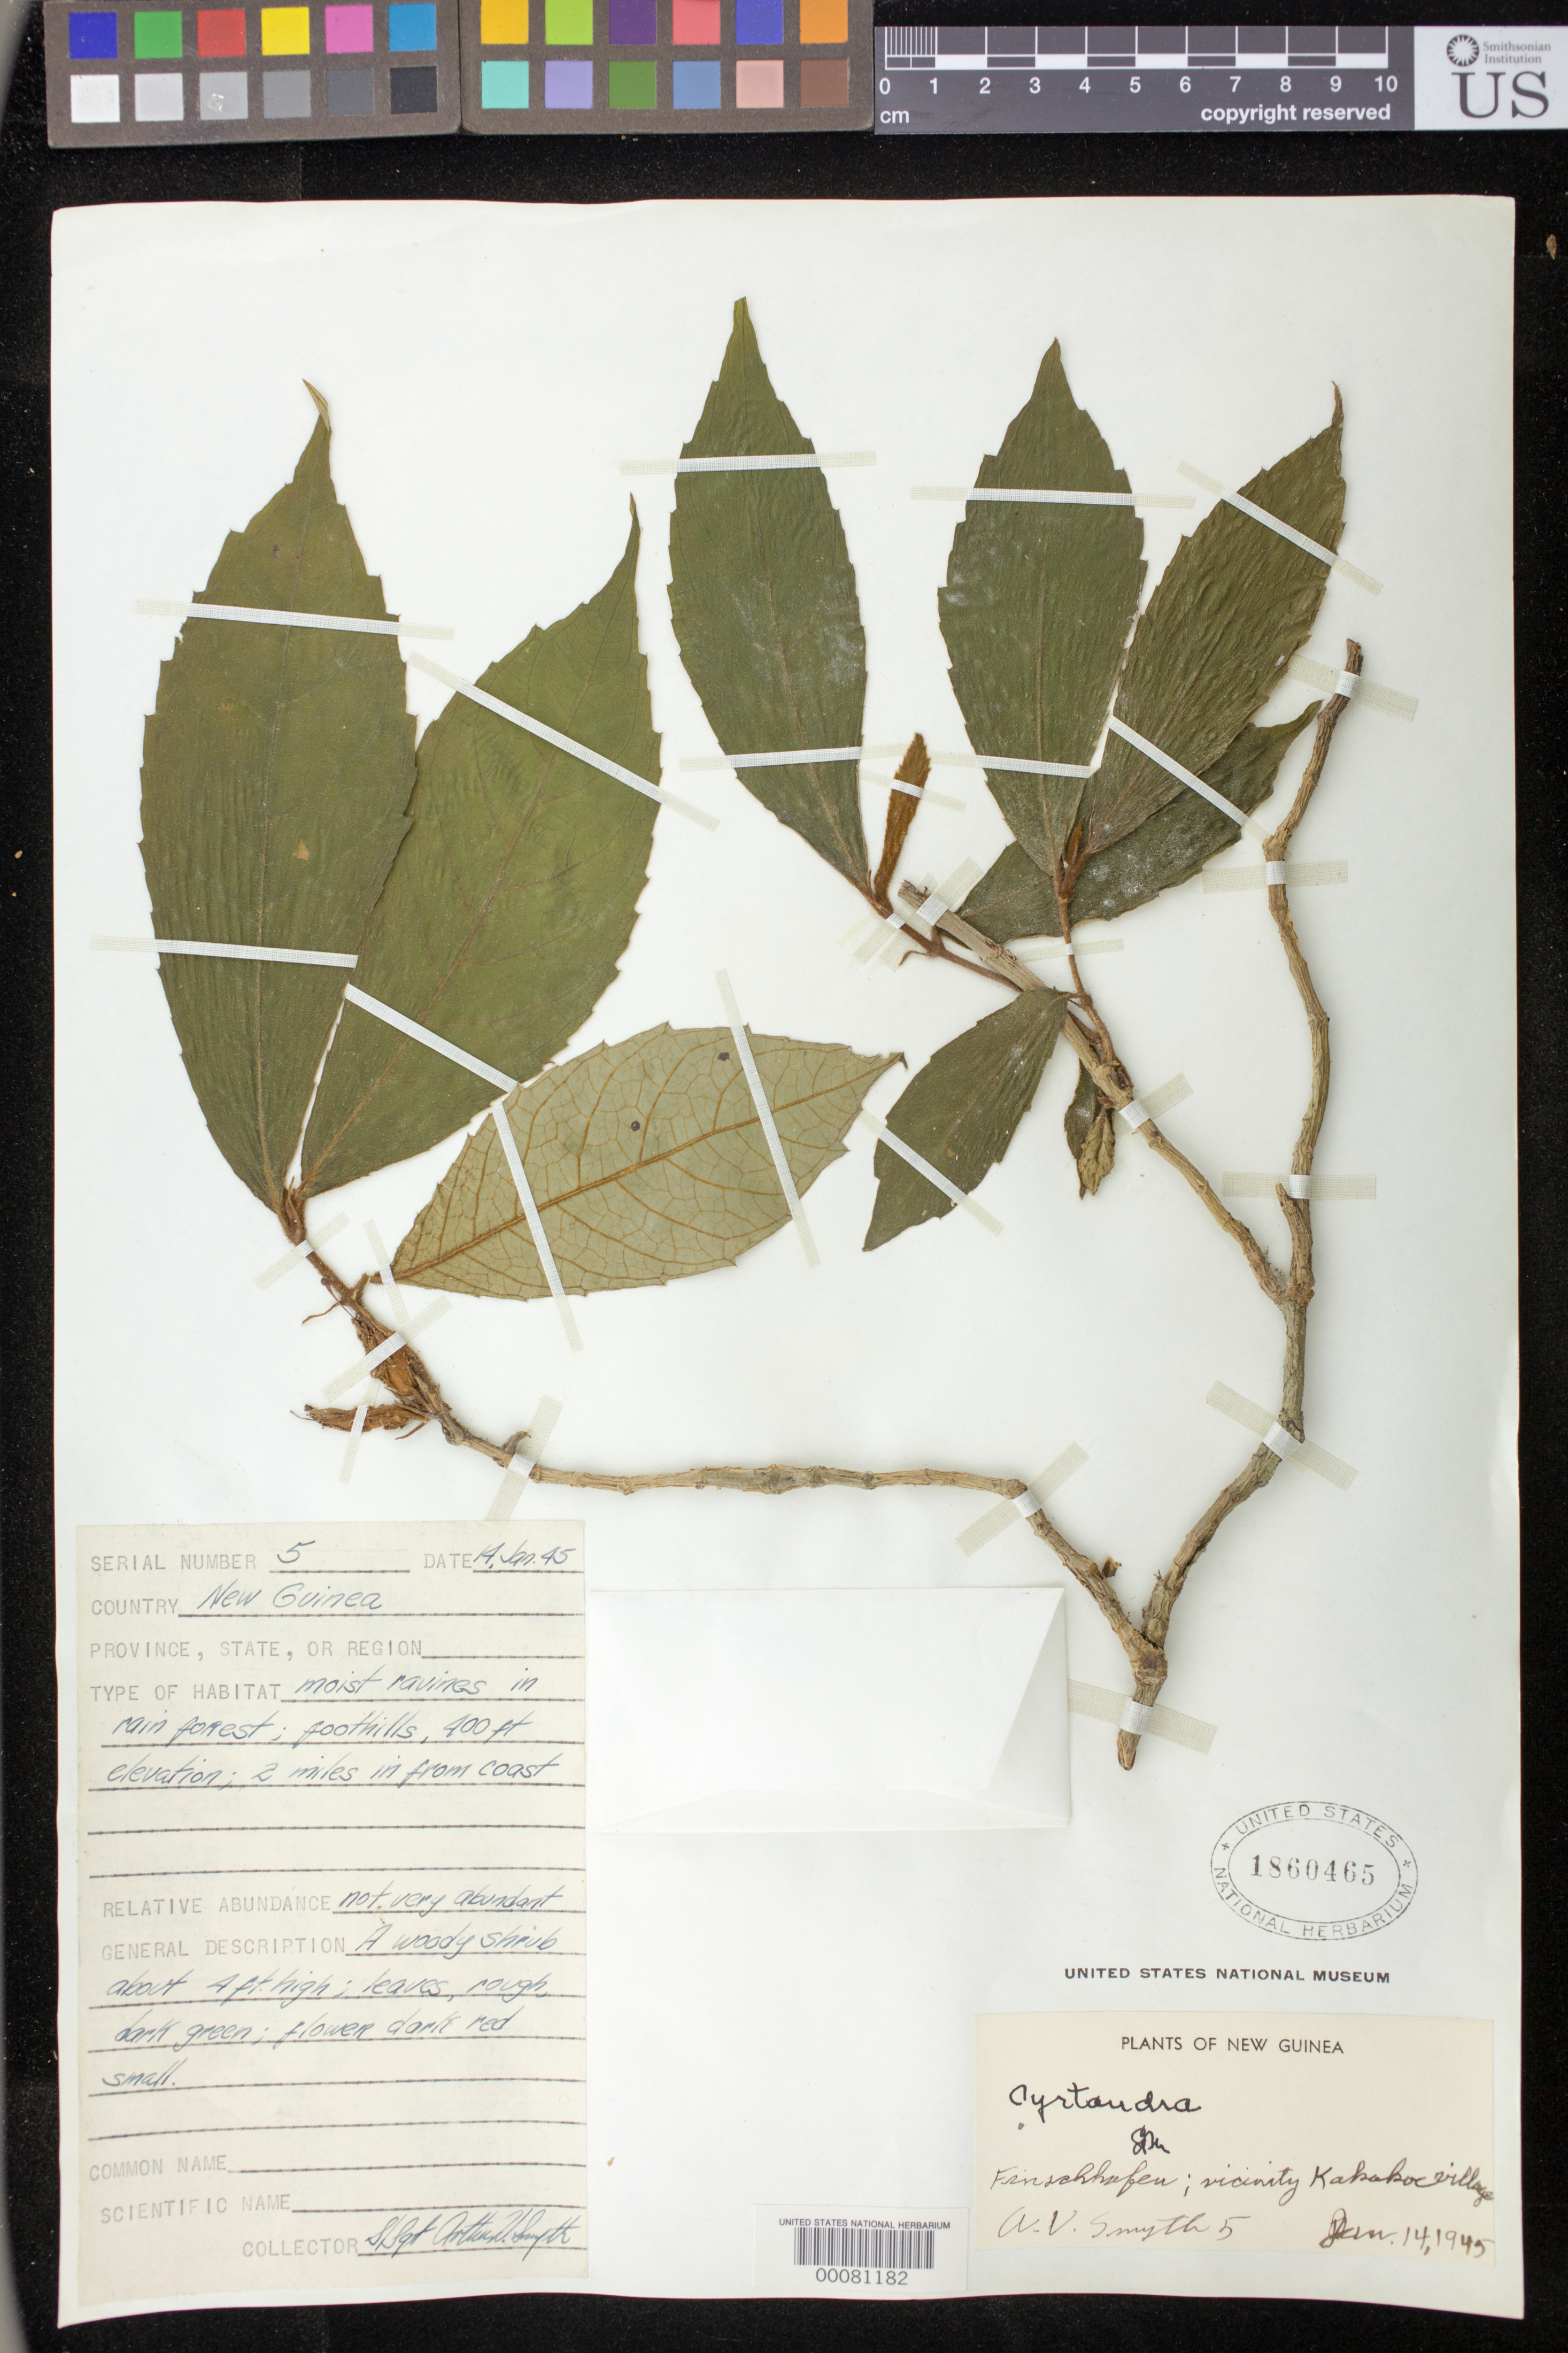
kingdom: Plantae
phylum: Tracheophyta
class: Magnoliopsida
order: Lamiales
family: Gesneriaceae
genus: Cyrtandra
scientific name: Cyrtandra sp.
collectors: A. V. Smyth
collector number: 5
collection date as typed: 14 Jan 1945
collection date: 1945-01-14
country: Papua New Guinea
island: New Guinea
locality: Vicinity kakakoe village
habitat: Moist ravines in rain forest, foothills, 2 miles in from coast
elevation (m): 122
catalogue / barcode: US 1860465